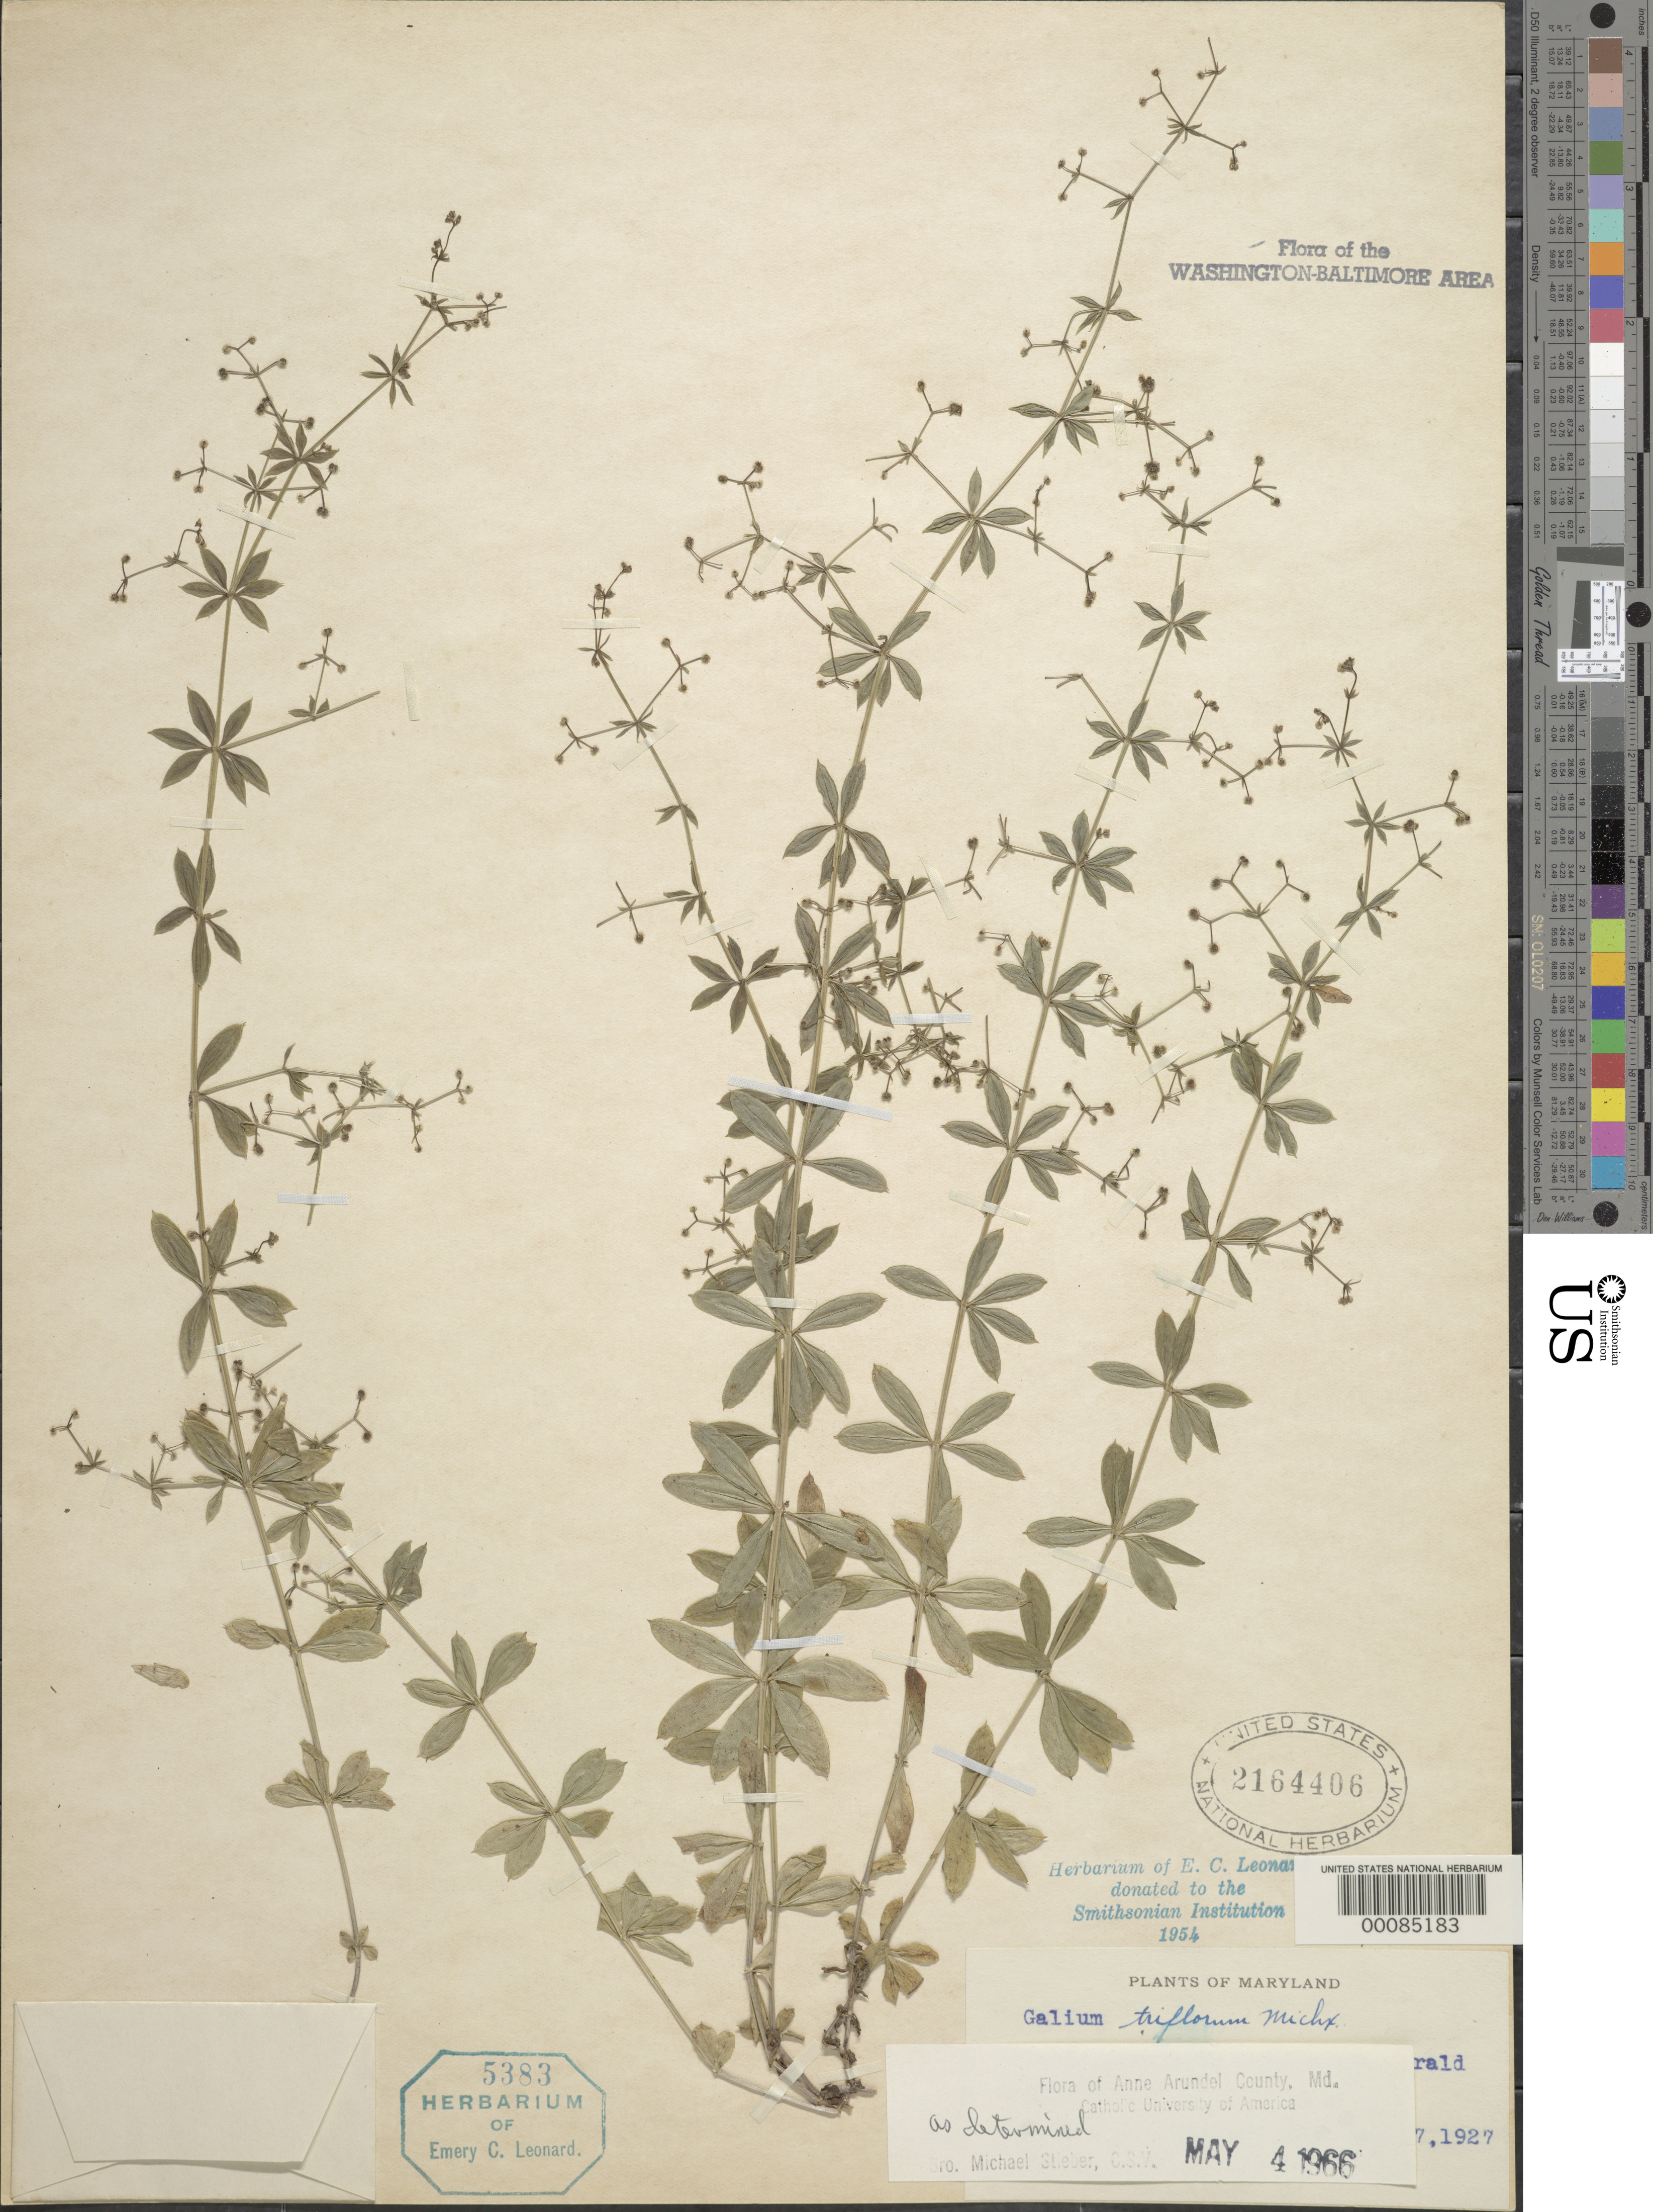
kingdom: Plantae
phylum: Tracheophyta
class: Magnoliopsida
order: Gentianales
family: Rubiaceae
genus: Galium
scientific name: Galium triflorum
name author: Michx.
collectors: E. C. Leonard & G. M. Leonard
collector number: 6189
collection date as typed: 17 Aug 1927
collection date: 1927-08-17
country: United States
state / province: Maryland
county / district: Anne Arundel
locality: Herald Harbor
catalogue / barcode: US 2164406